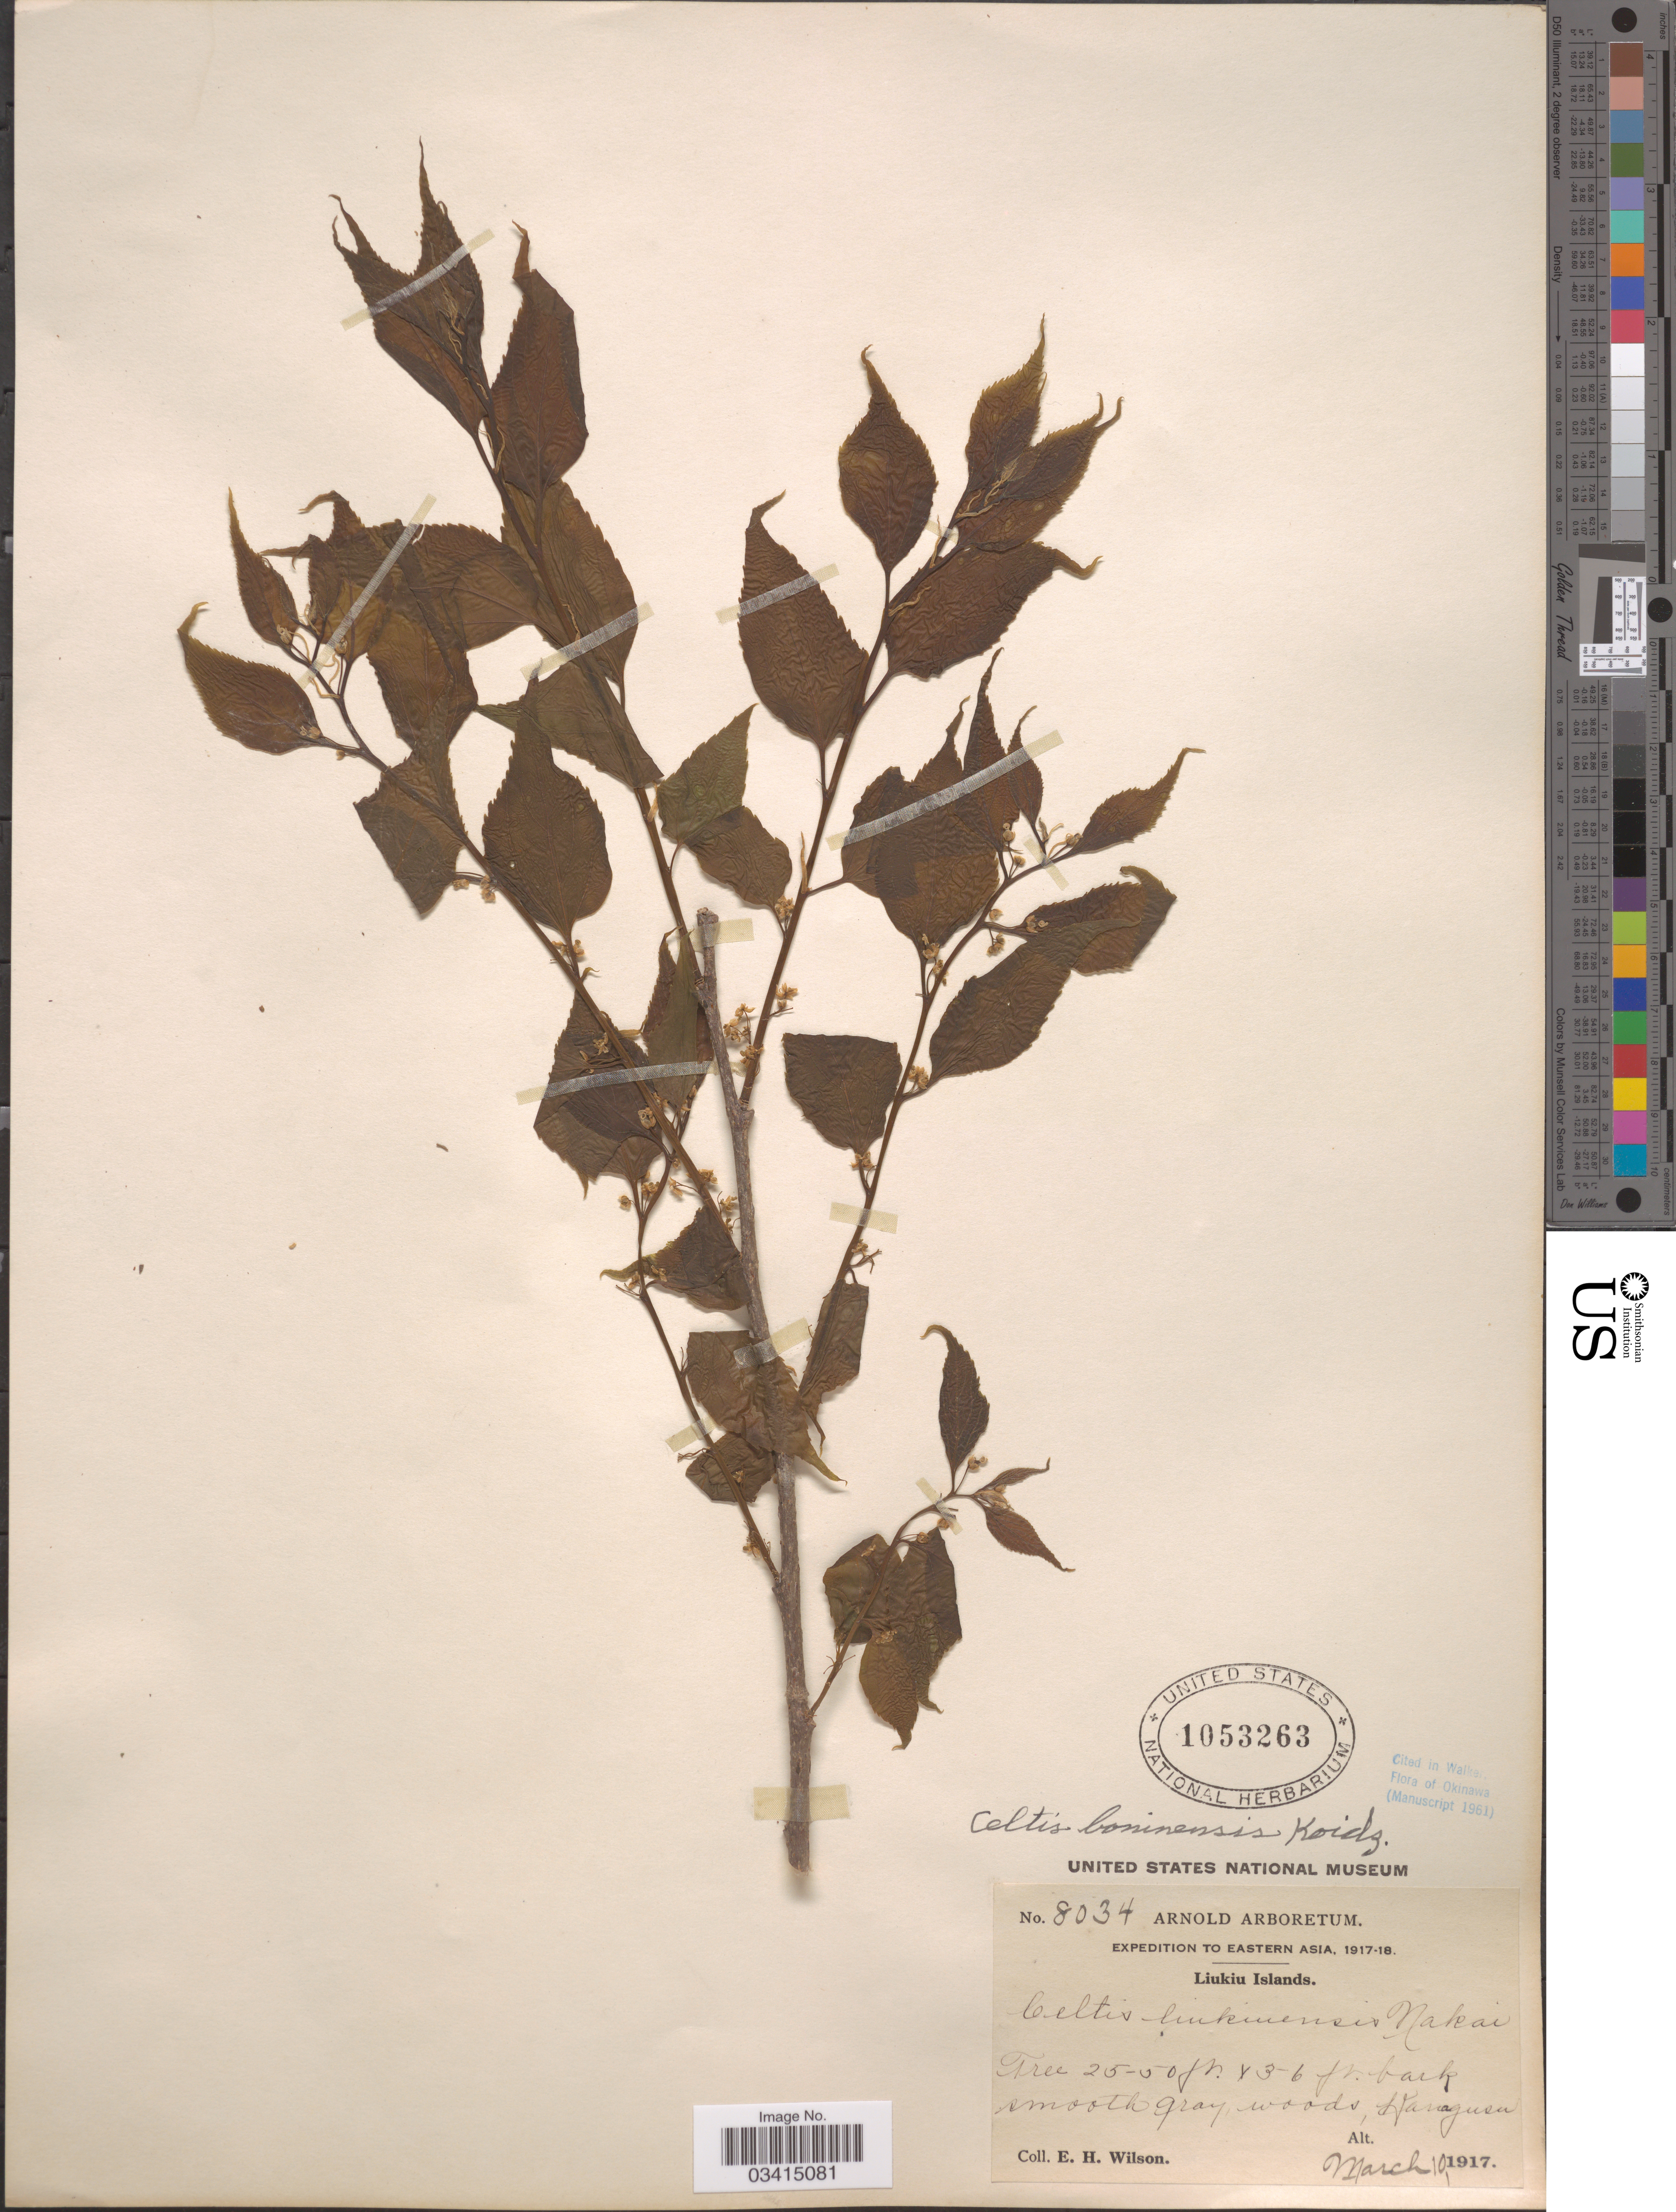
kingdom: Plantae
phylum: Tracheophyta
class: Magnoliopsida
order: Rosales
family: Cannabaceae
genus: Celtis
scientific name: Celtis boninensis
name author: Koidz.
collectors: E. Wilson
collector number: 8034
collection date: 1917-03-10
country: Japan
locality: Eastern Asia. Liukiu Islands. Kanagusa.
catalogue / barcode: US 1053263